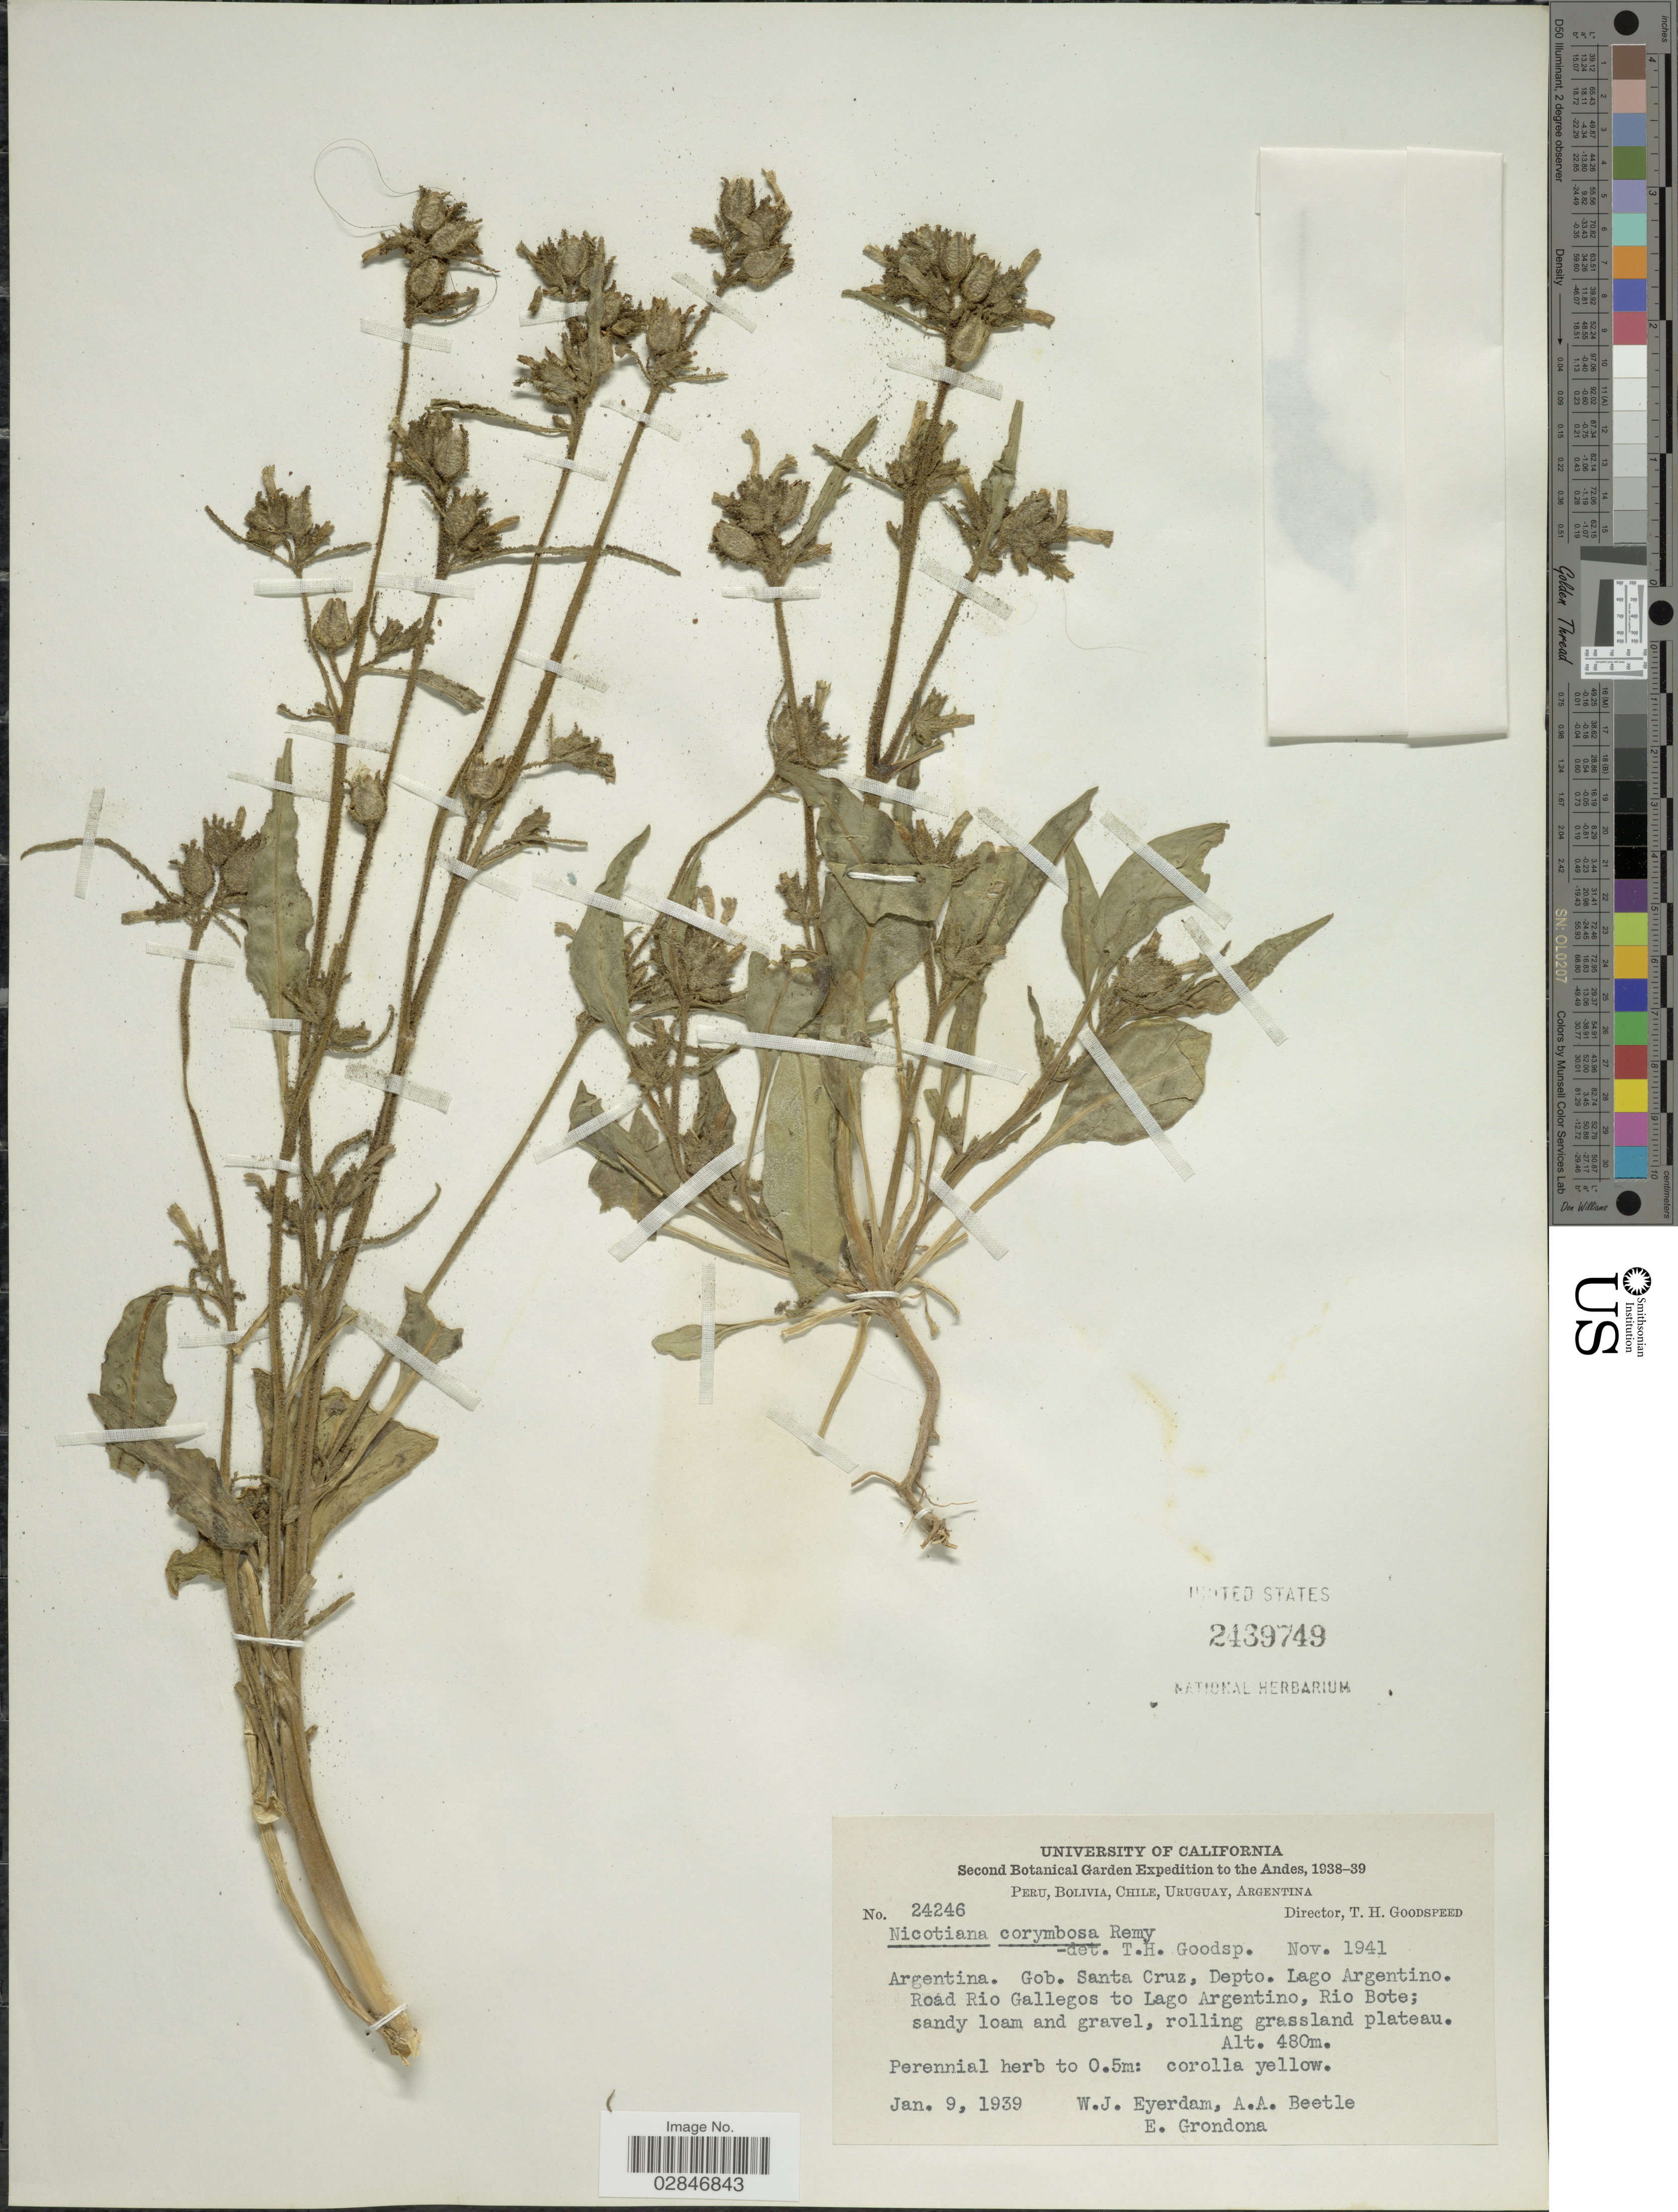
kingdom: Plantae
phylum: Tracheophyta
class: Magnoliopsida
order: Solanales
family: Solanaceae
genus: Nicotiana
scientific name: Nicotiana corymbosa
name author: J. Rémy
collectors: W. J. Eyerdam, A. A. Beetle & E. Grondona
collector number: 24246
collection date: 1939-01-09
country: Argentina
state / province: Santa Cruz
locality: The Andes, Gob. Santa Cruz, Depto. Lago Argentino. Road Rio Gallegos to Lago Argentino, Rio Bote.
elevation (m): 480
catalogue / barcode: US 2439749